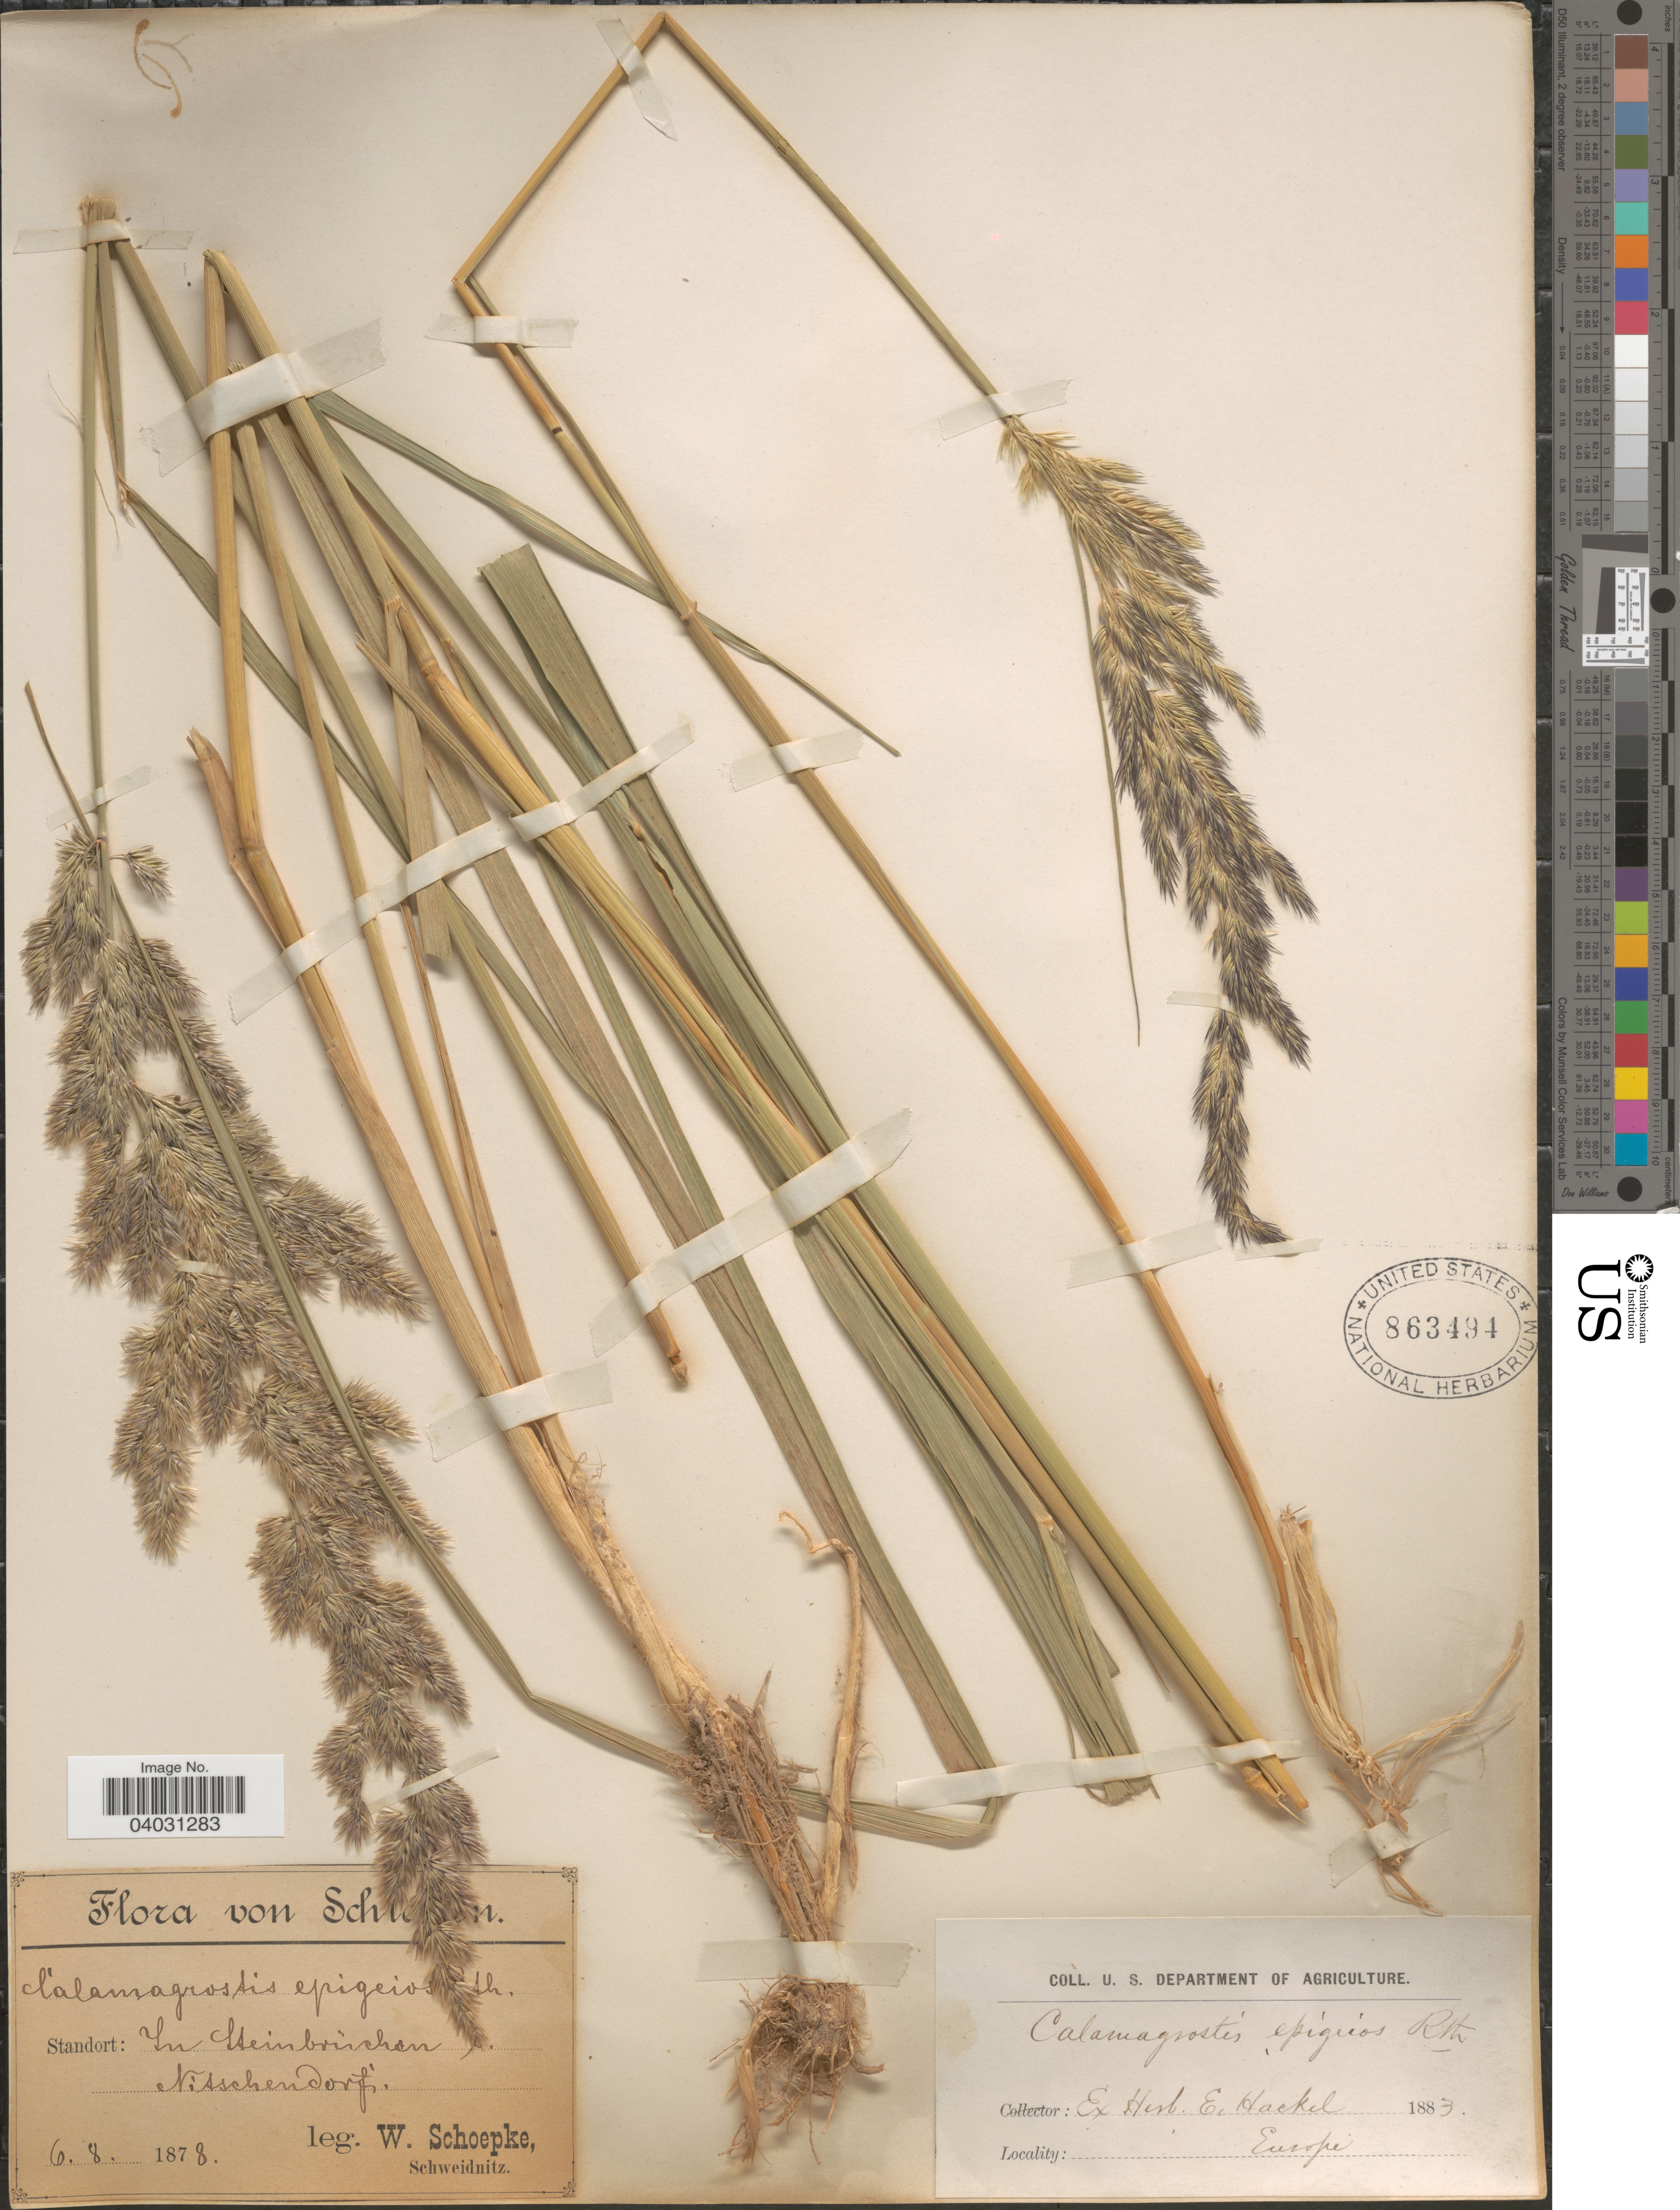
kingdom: Plantae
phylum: Tracheophyta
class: Liliopsida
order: Poales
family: Poaceae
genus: Calamagrostis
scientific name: Calamagrostis epigeios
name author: (L.) Roth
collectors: W. Schoepke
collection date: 1878-08-06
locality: Sch In Steinbriechen [illegible text] Nisschendorfs.[interpreted] Europe.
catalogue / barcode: US 863494